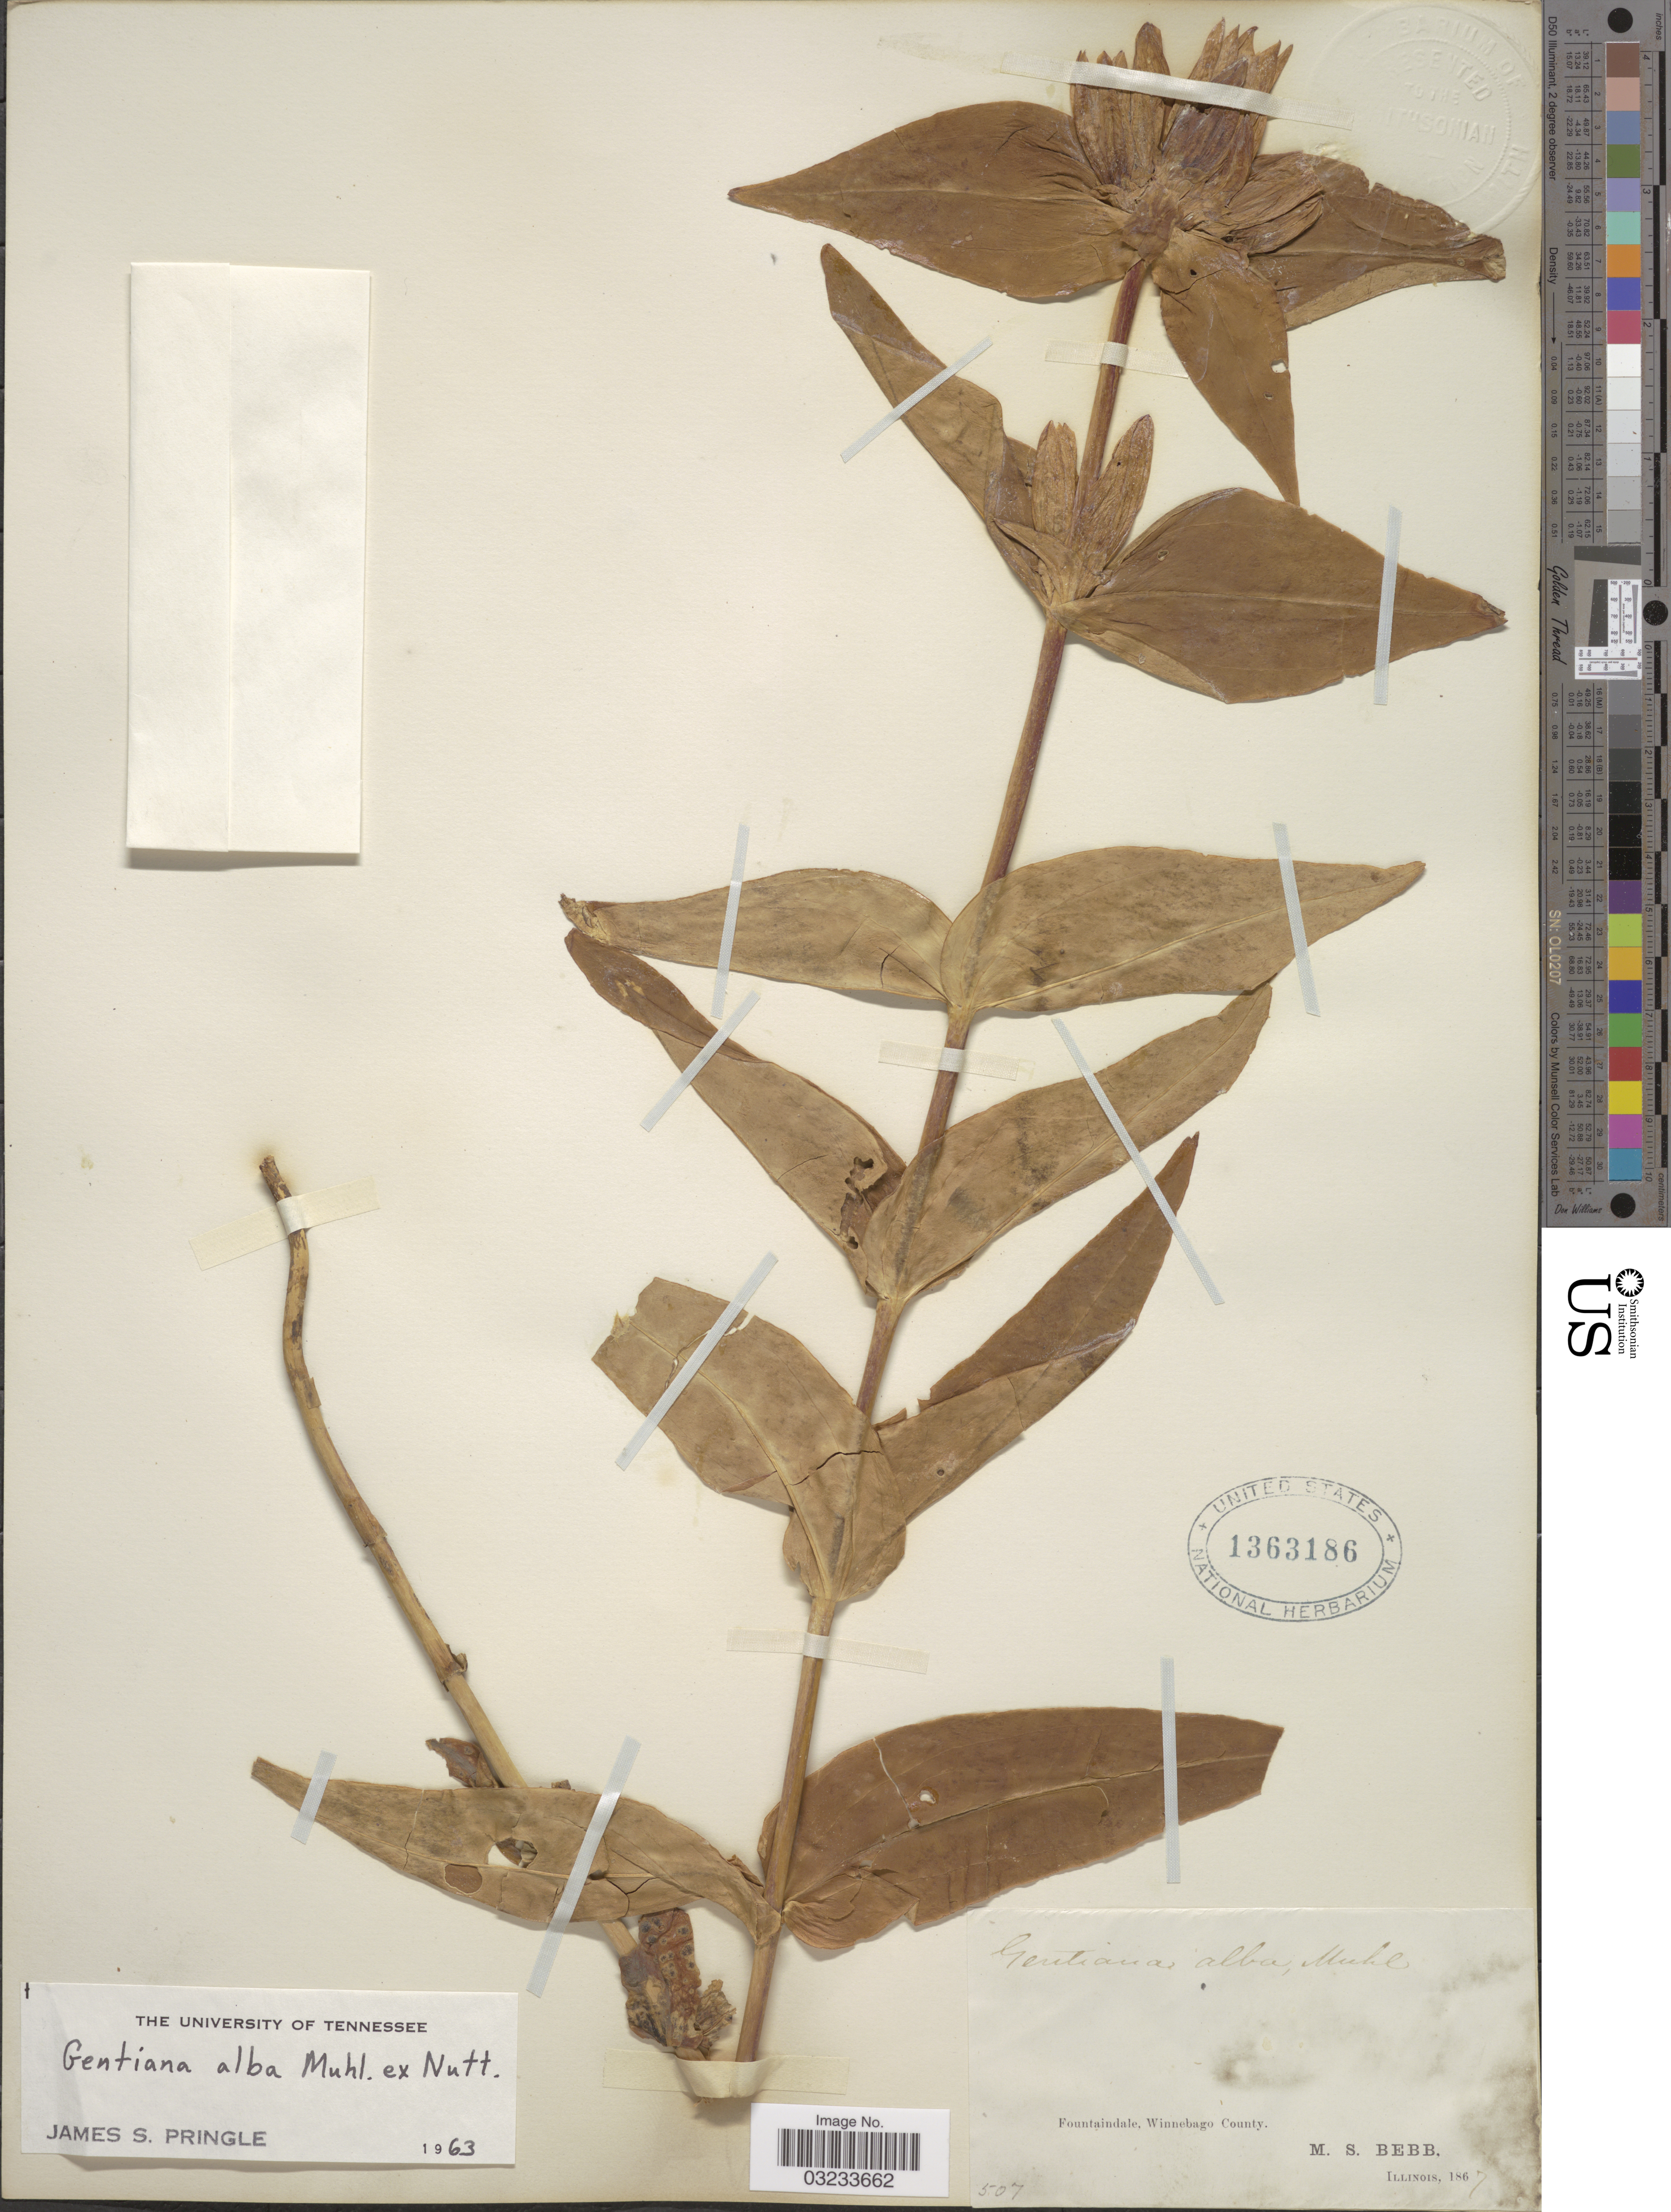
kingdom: Plantae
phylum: Tracheophyta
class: Magnoliopsida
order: Gentianales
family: Gentianaceae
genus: Gentiana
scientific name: Gentiana alba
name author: Muhl. ex J. McNab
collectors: M. Bebb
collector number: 507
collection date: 1867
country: United States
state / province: Illinois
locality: Fountaindale, Winnebago County.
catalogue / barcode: US 1363186